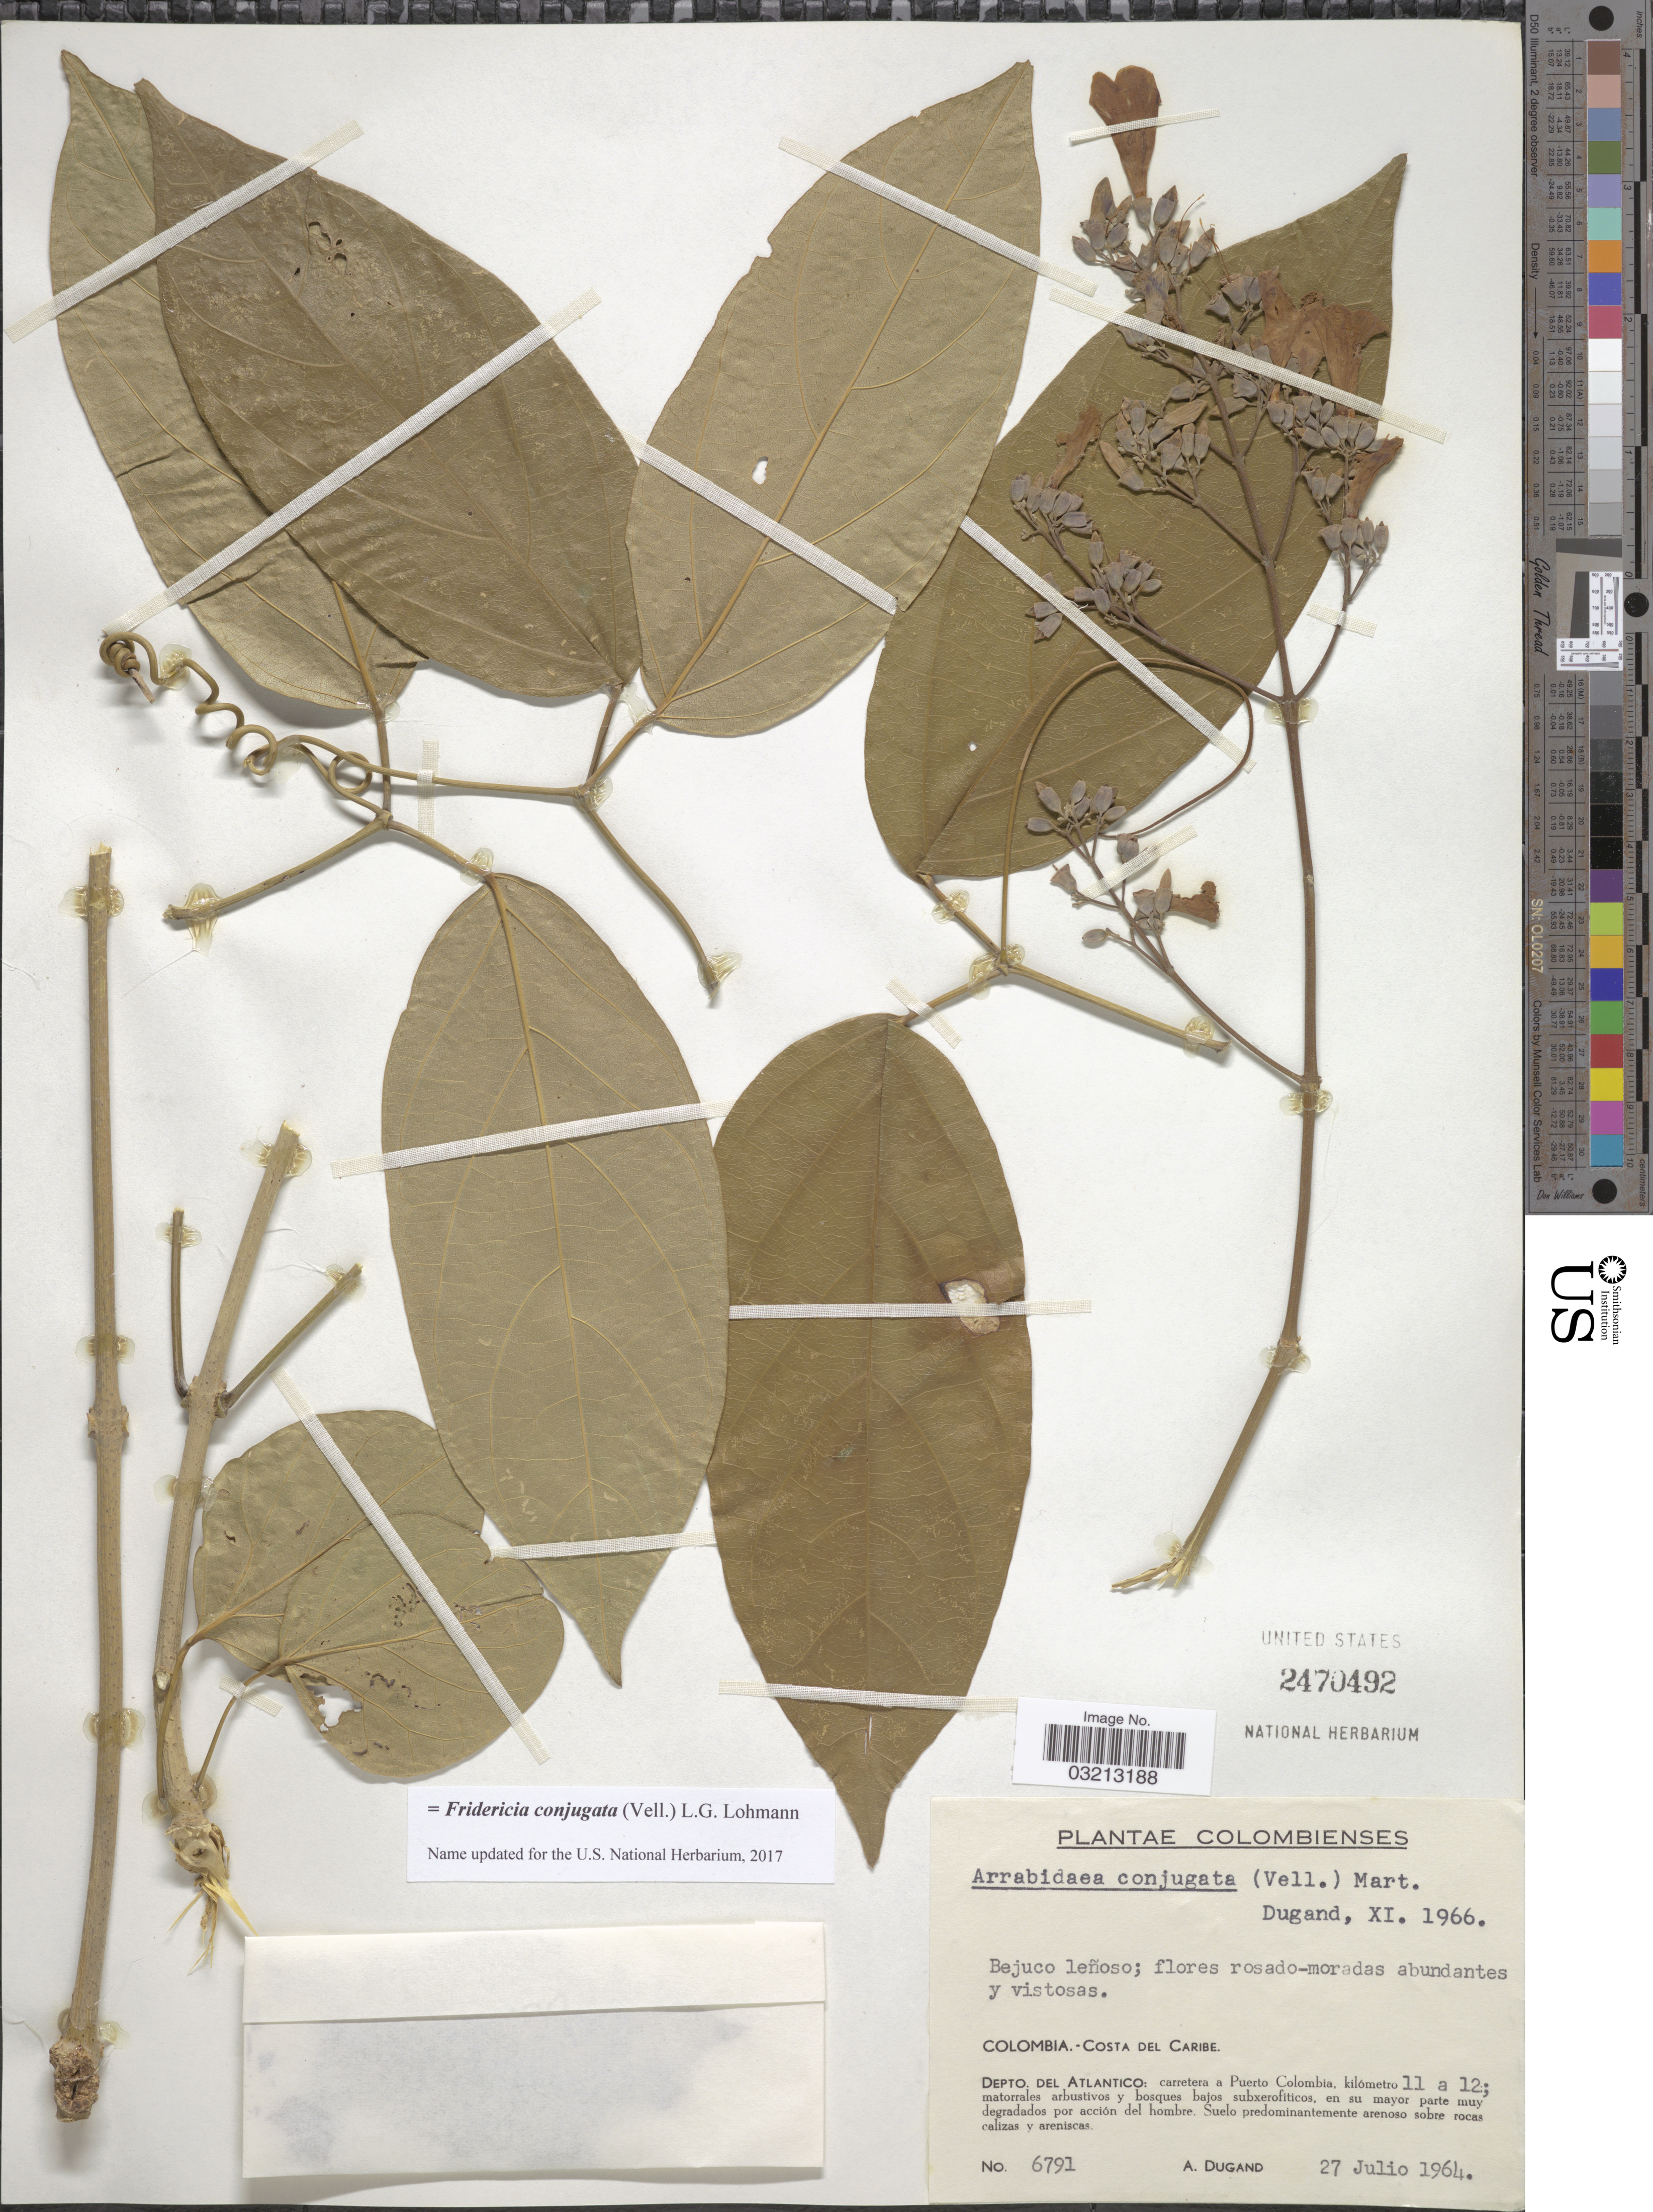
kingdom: Plantae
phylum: Tracheophyta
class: Magnoliopsida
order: Lamiales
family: Bignoniaceae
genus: Fridericia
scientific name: Fridericia conjugata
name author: (Vell.) L.G. Lohmann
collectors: A. Dugand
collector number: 6791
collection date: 1964-07-27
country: Colombia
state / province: Atlántico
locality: Costa del Caribe. Depto. del Atlantico: carretera a Puerto Colombia, kilómetro 11 a 12.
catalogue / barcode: US 2470492